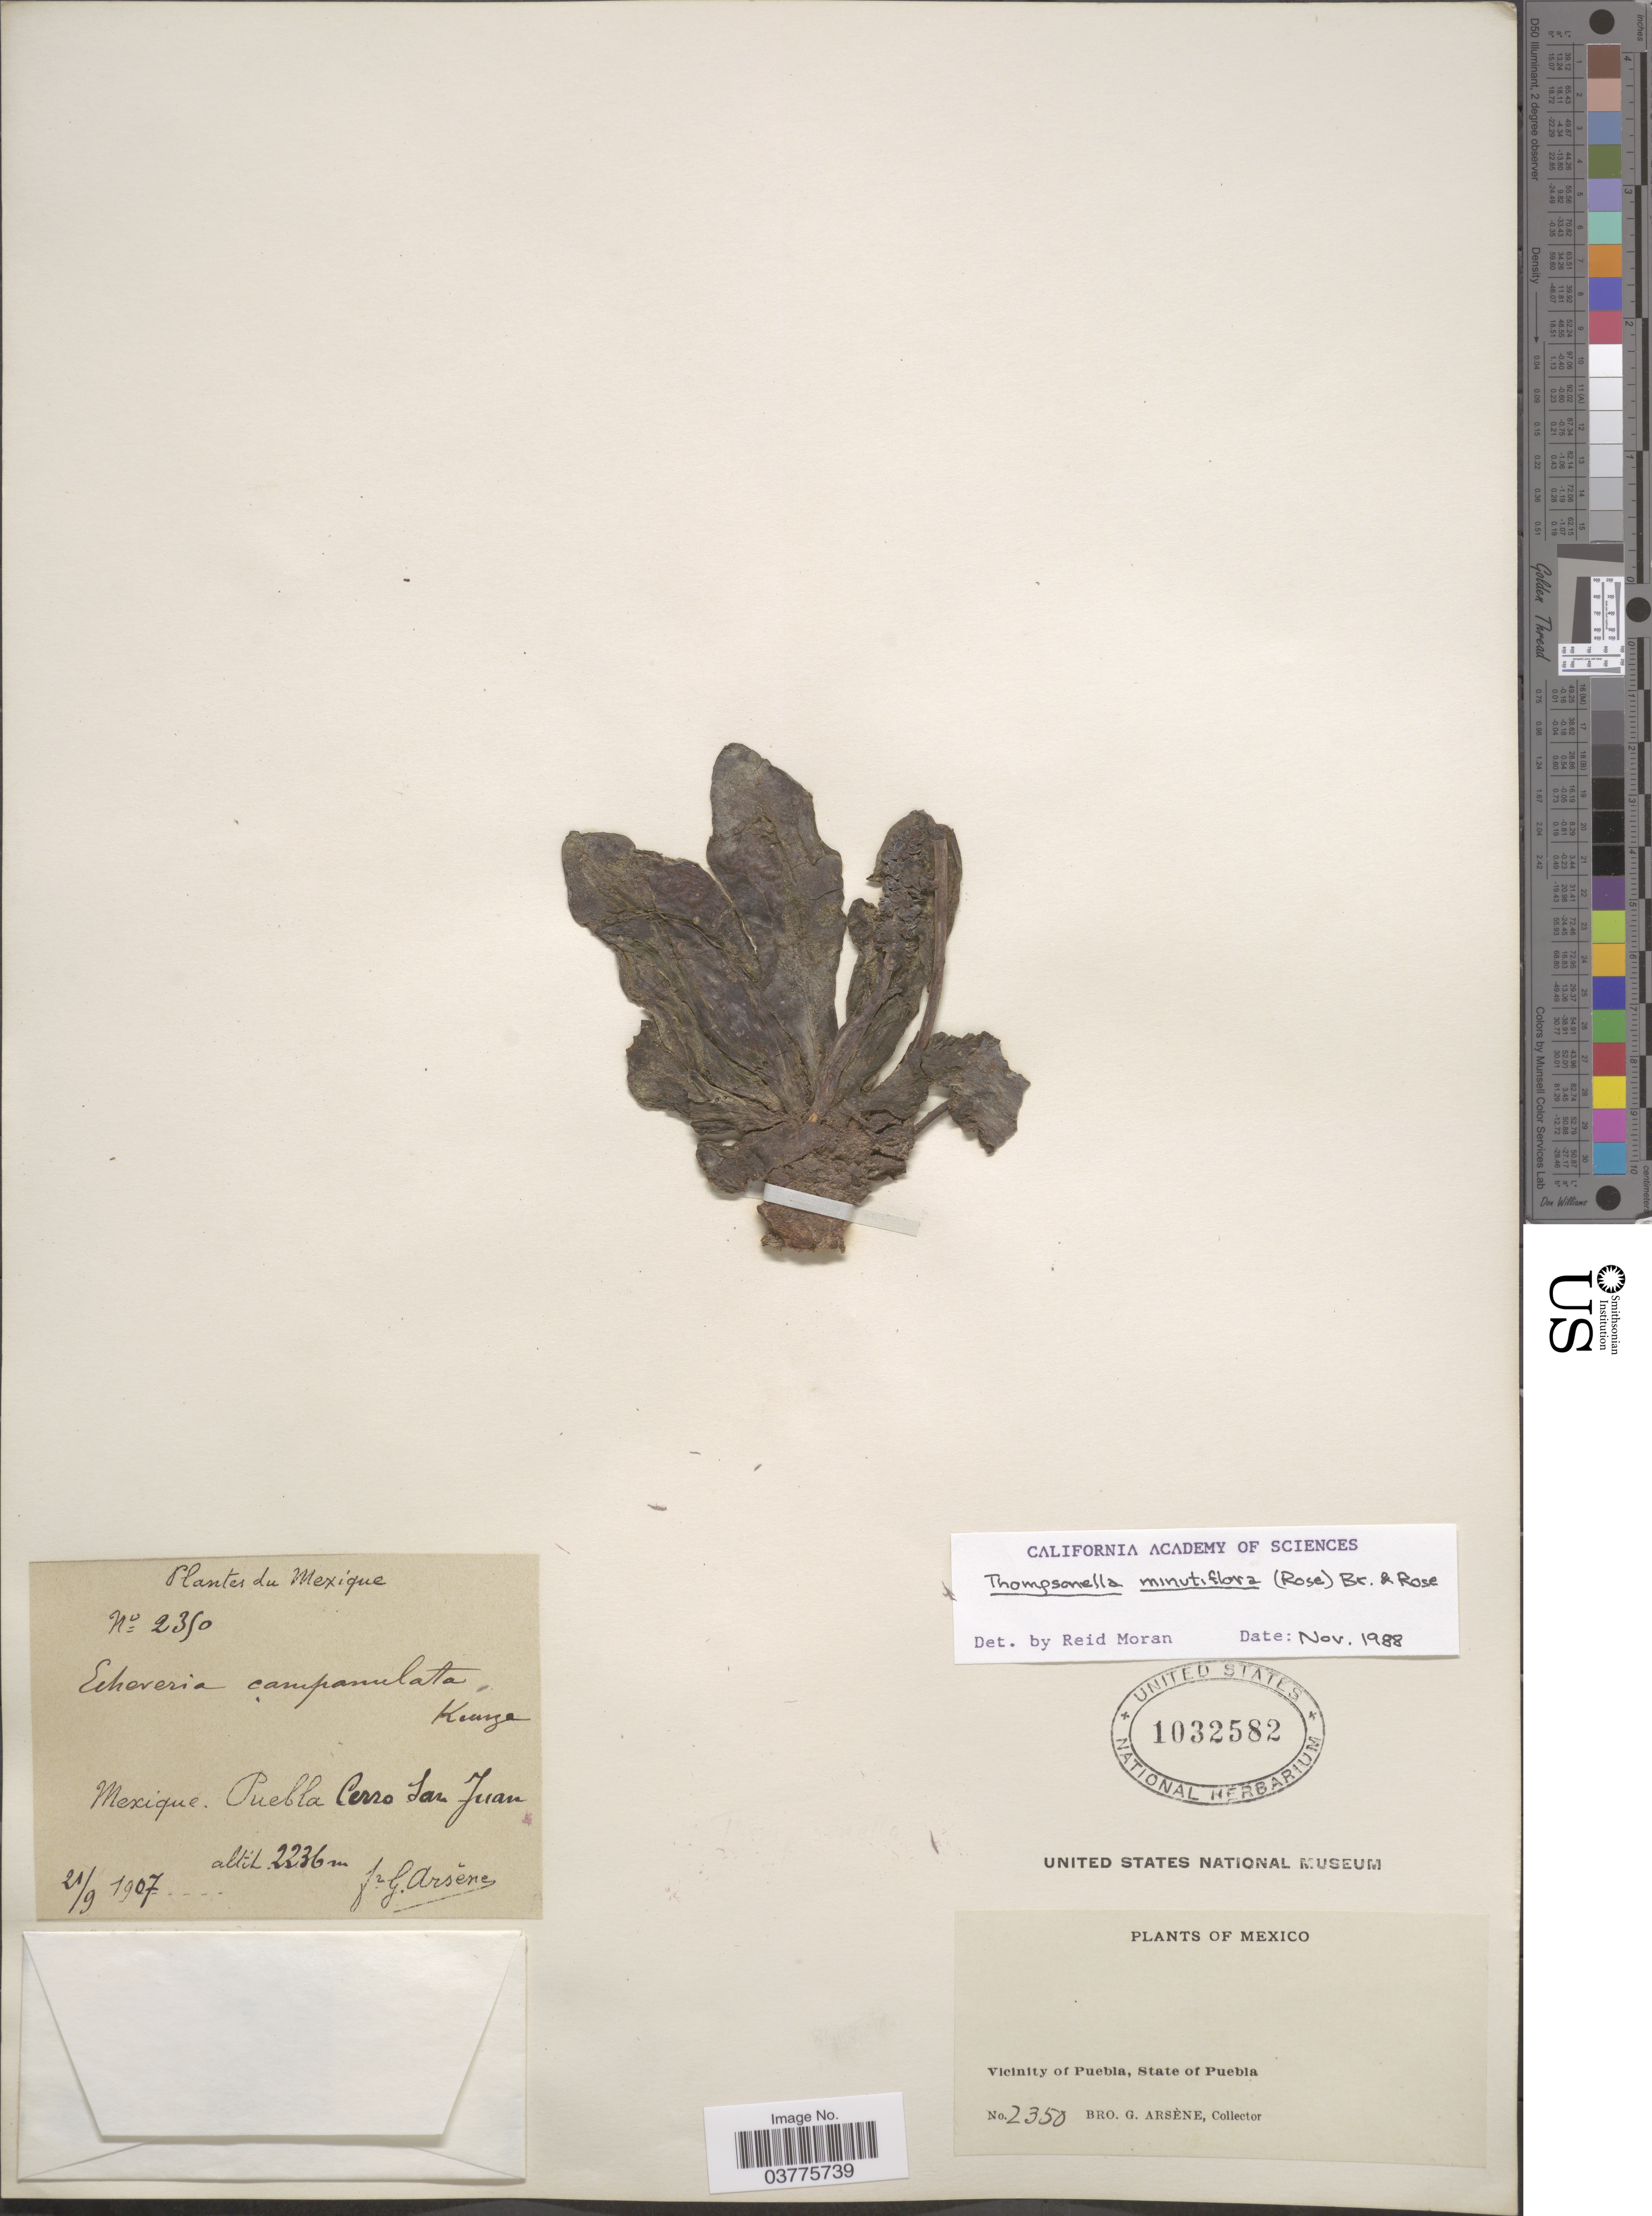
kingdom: Plantae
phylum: Tracheophyta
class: Magnoliopsida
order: Saxifragales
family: Crassulaceae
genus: Thompsonella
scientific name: Thompsonella minutiflora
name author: (Rose) Britton & Rose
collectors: Bro. G. Arsène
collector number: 2350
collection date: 1907-09-21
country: Mexico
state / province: Puebla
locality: Cerro San Juan. Vicinity of Puebla.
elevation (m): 2236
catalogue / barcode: US 1032582